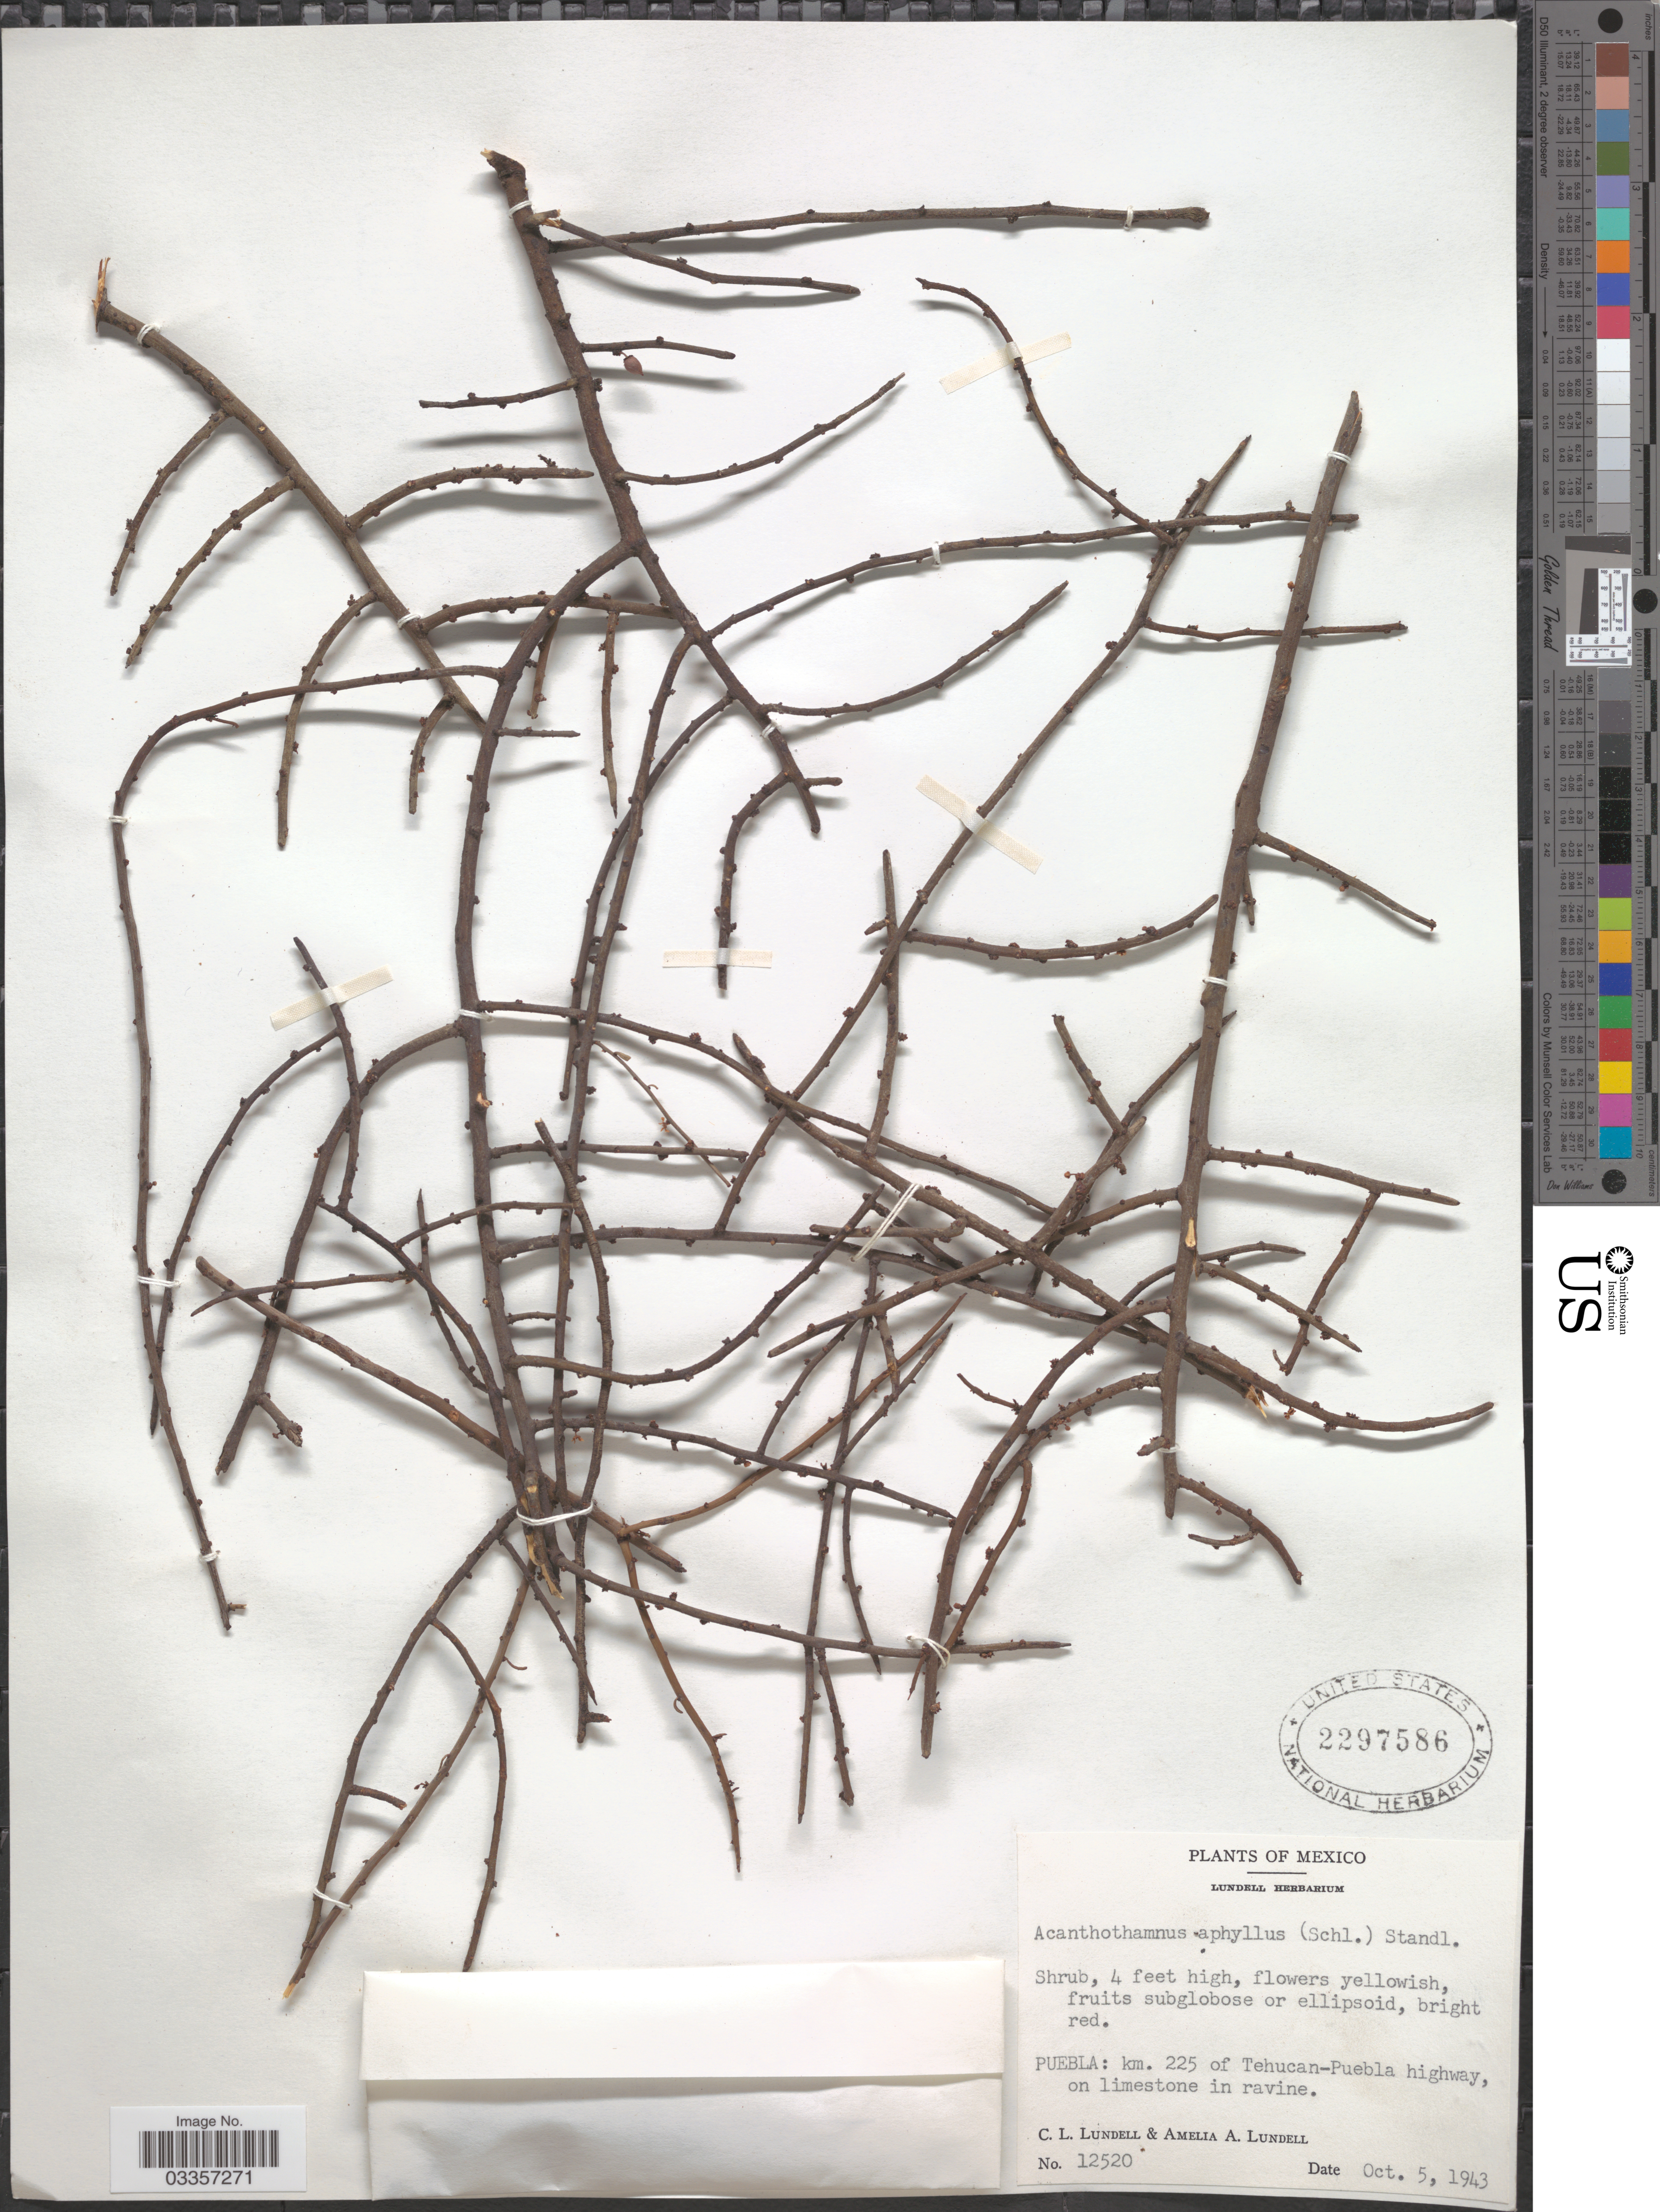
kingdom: Plantae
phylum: Tracheophyta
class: Magnoliopsida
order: Celastrales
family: Celastraceae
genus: Acanthothamnus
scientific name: Acanthothamnus aphyllus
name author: (Schltdl.) Standl.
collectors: C. L. Lundell & A. A. Lundell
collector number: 12520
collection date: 1943-10-05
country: Mexico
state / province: Puebla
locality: Km. 225 of Tehucan-Puebla highway.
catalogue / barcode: US 2297586